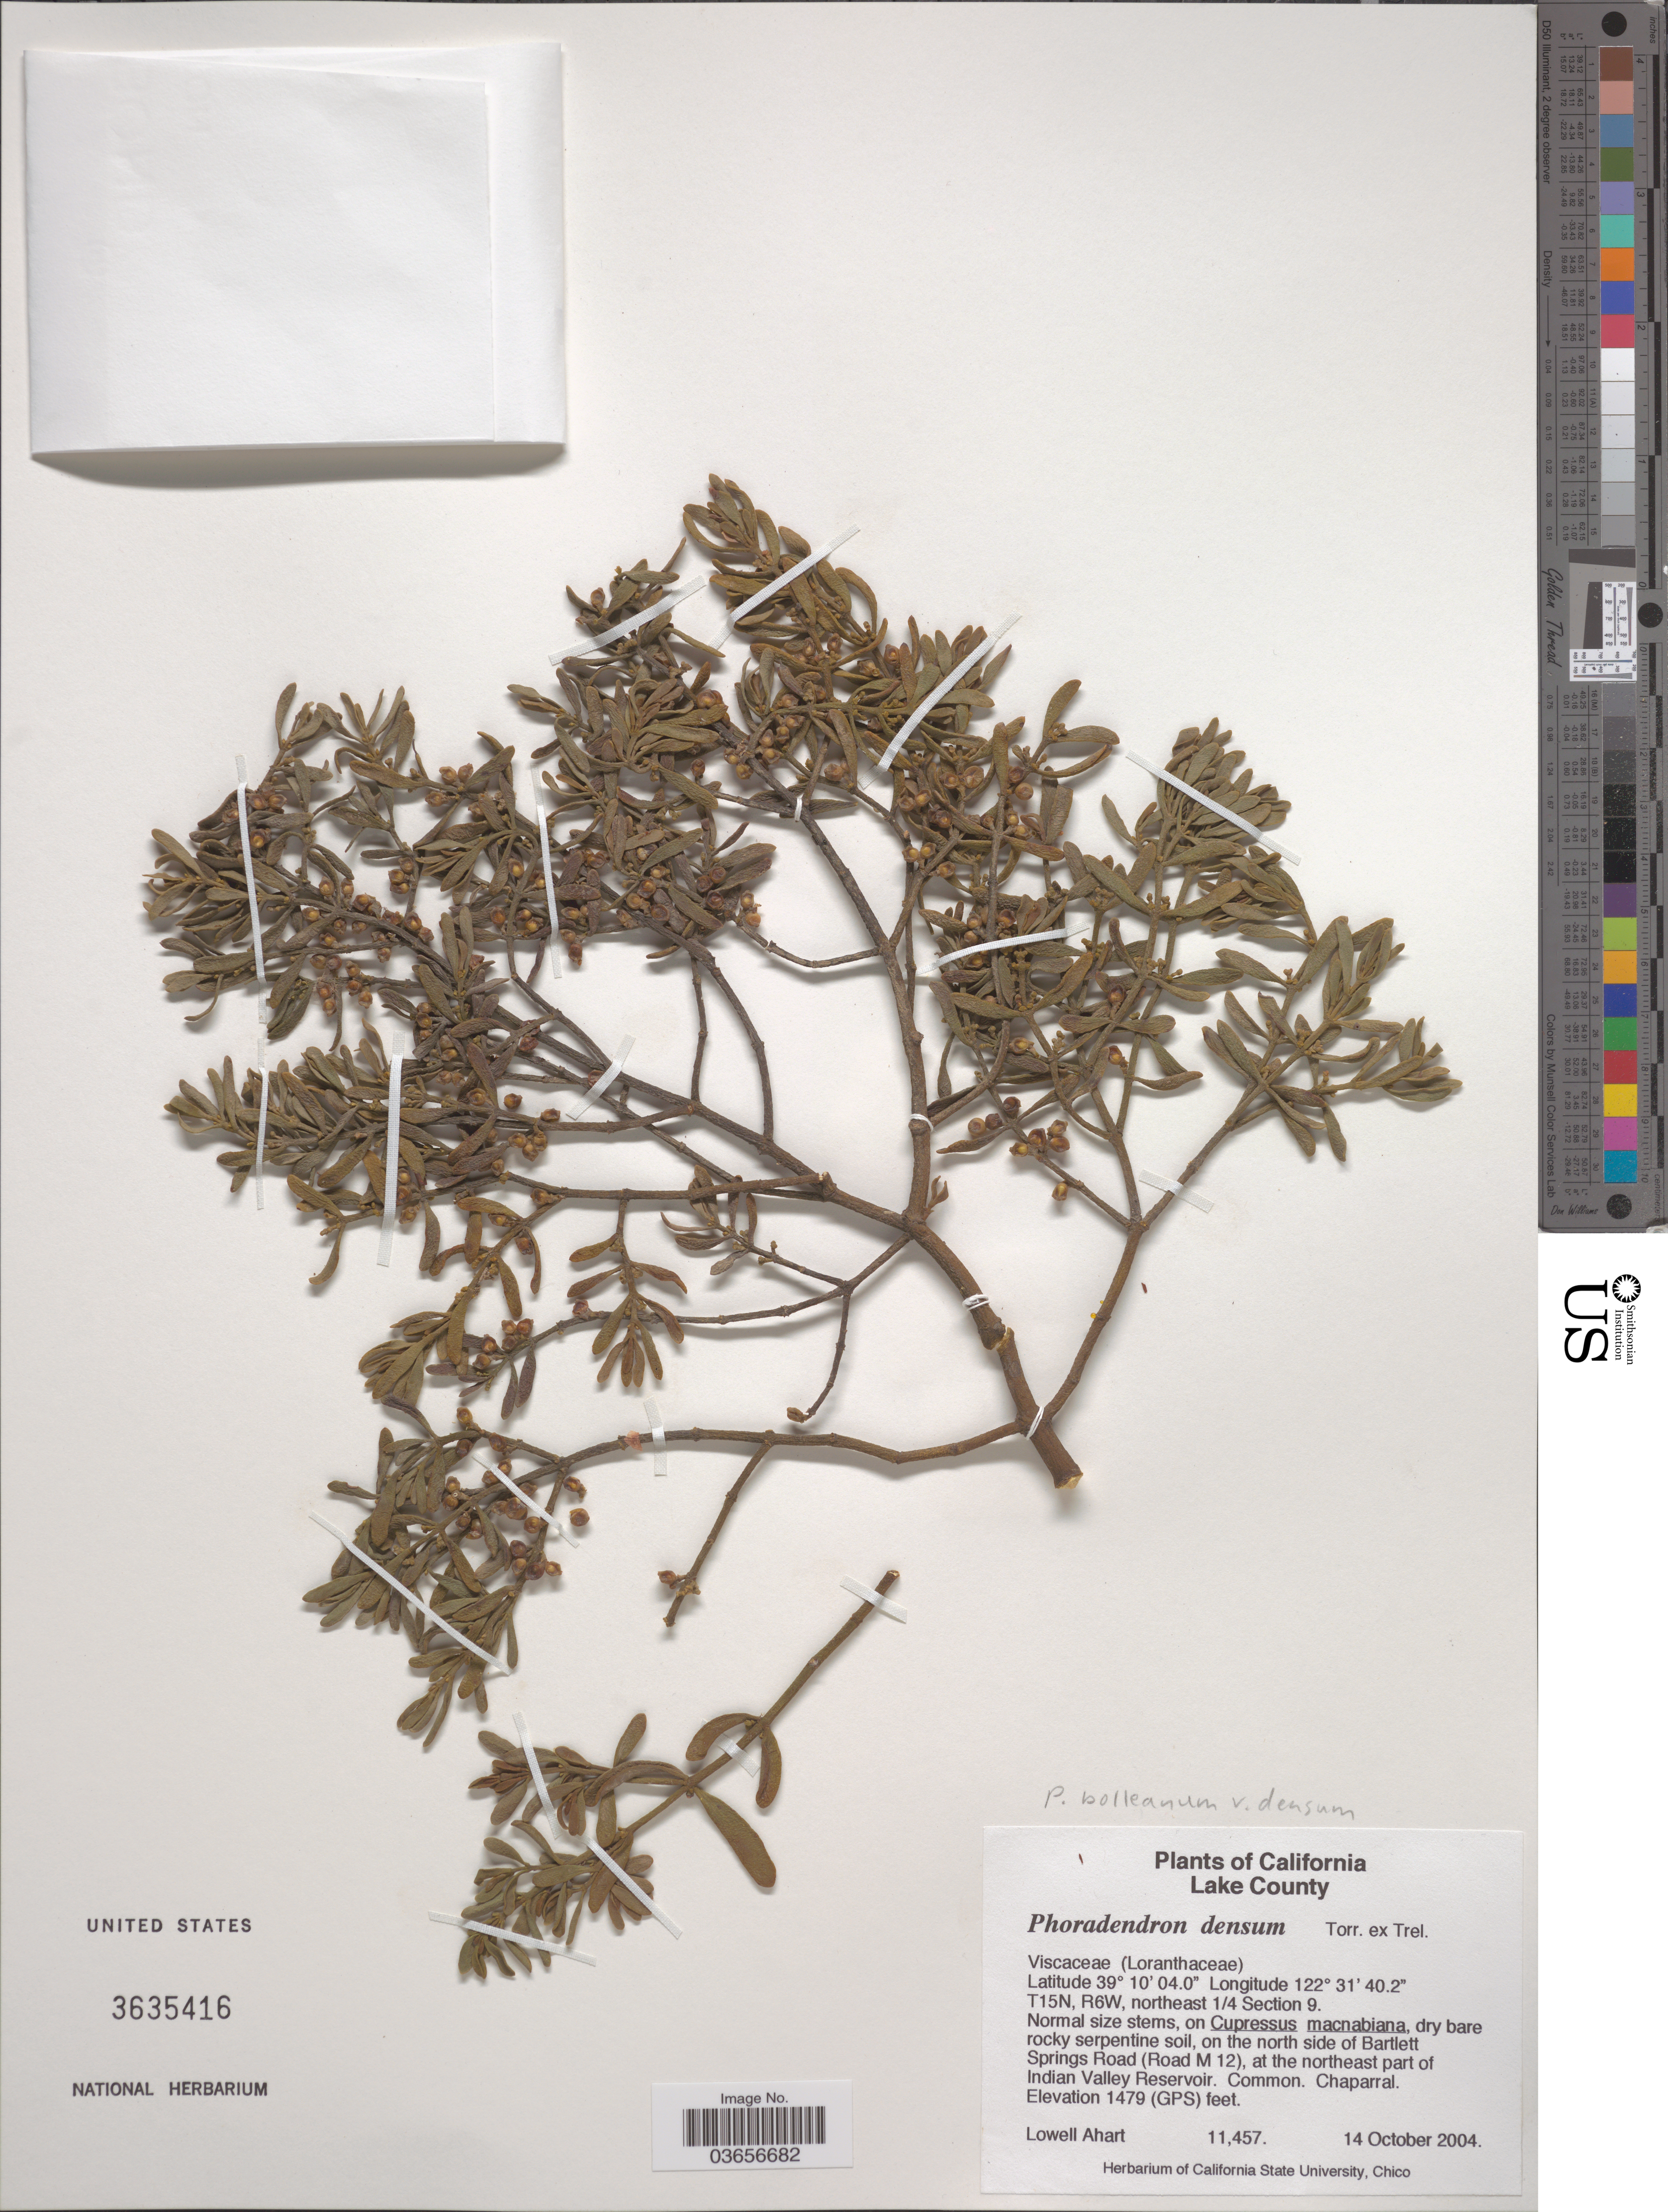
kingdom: Plantae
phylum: Tracheophyta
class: Magnoliopsida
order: Santalales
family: Viscaceae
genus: Phoradendron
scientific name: Phoradendron bolleanum var. densum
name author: (Torr. ex Trel.) Fosberg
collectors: L. Ahart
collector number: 11457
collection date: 2004-10-14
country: United States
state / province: California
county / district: Lake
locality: Lake County. T15N, R6W, northeast ¼ Section 9. On the north side of Bartlett Springs Road (Road M 12), at the northeast part of Indian Valley Reservoir.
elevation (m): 451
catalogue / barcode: US 3635416